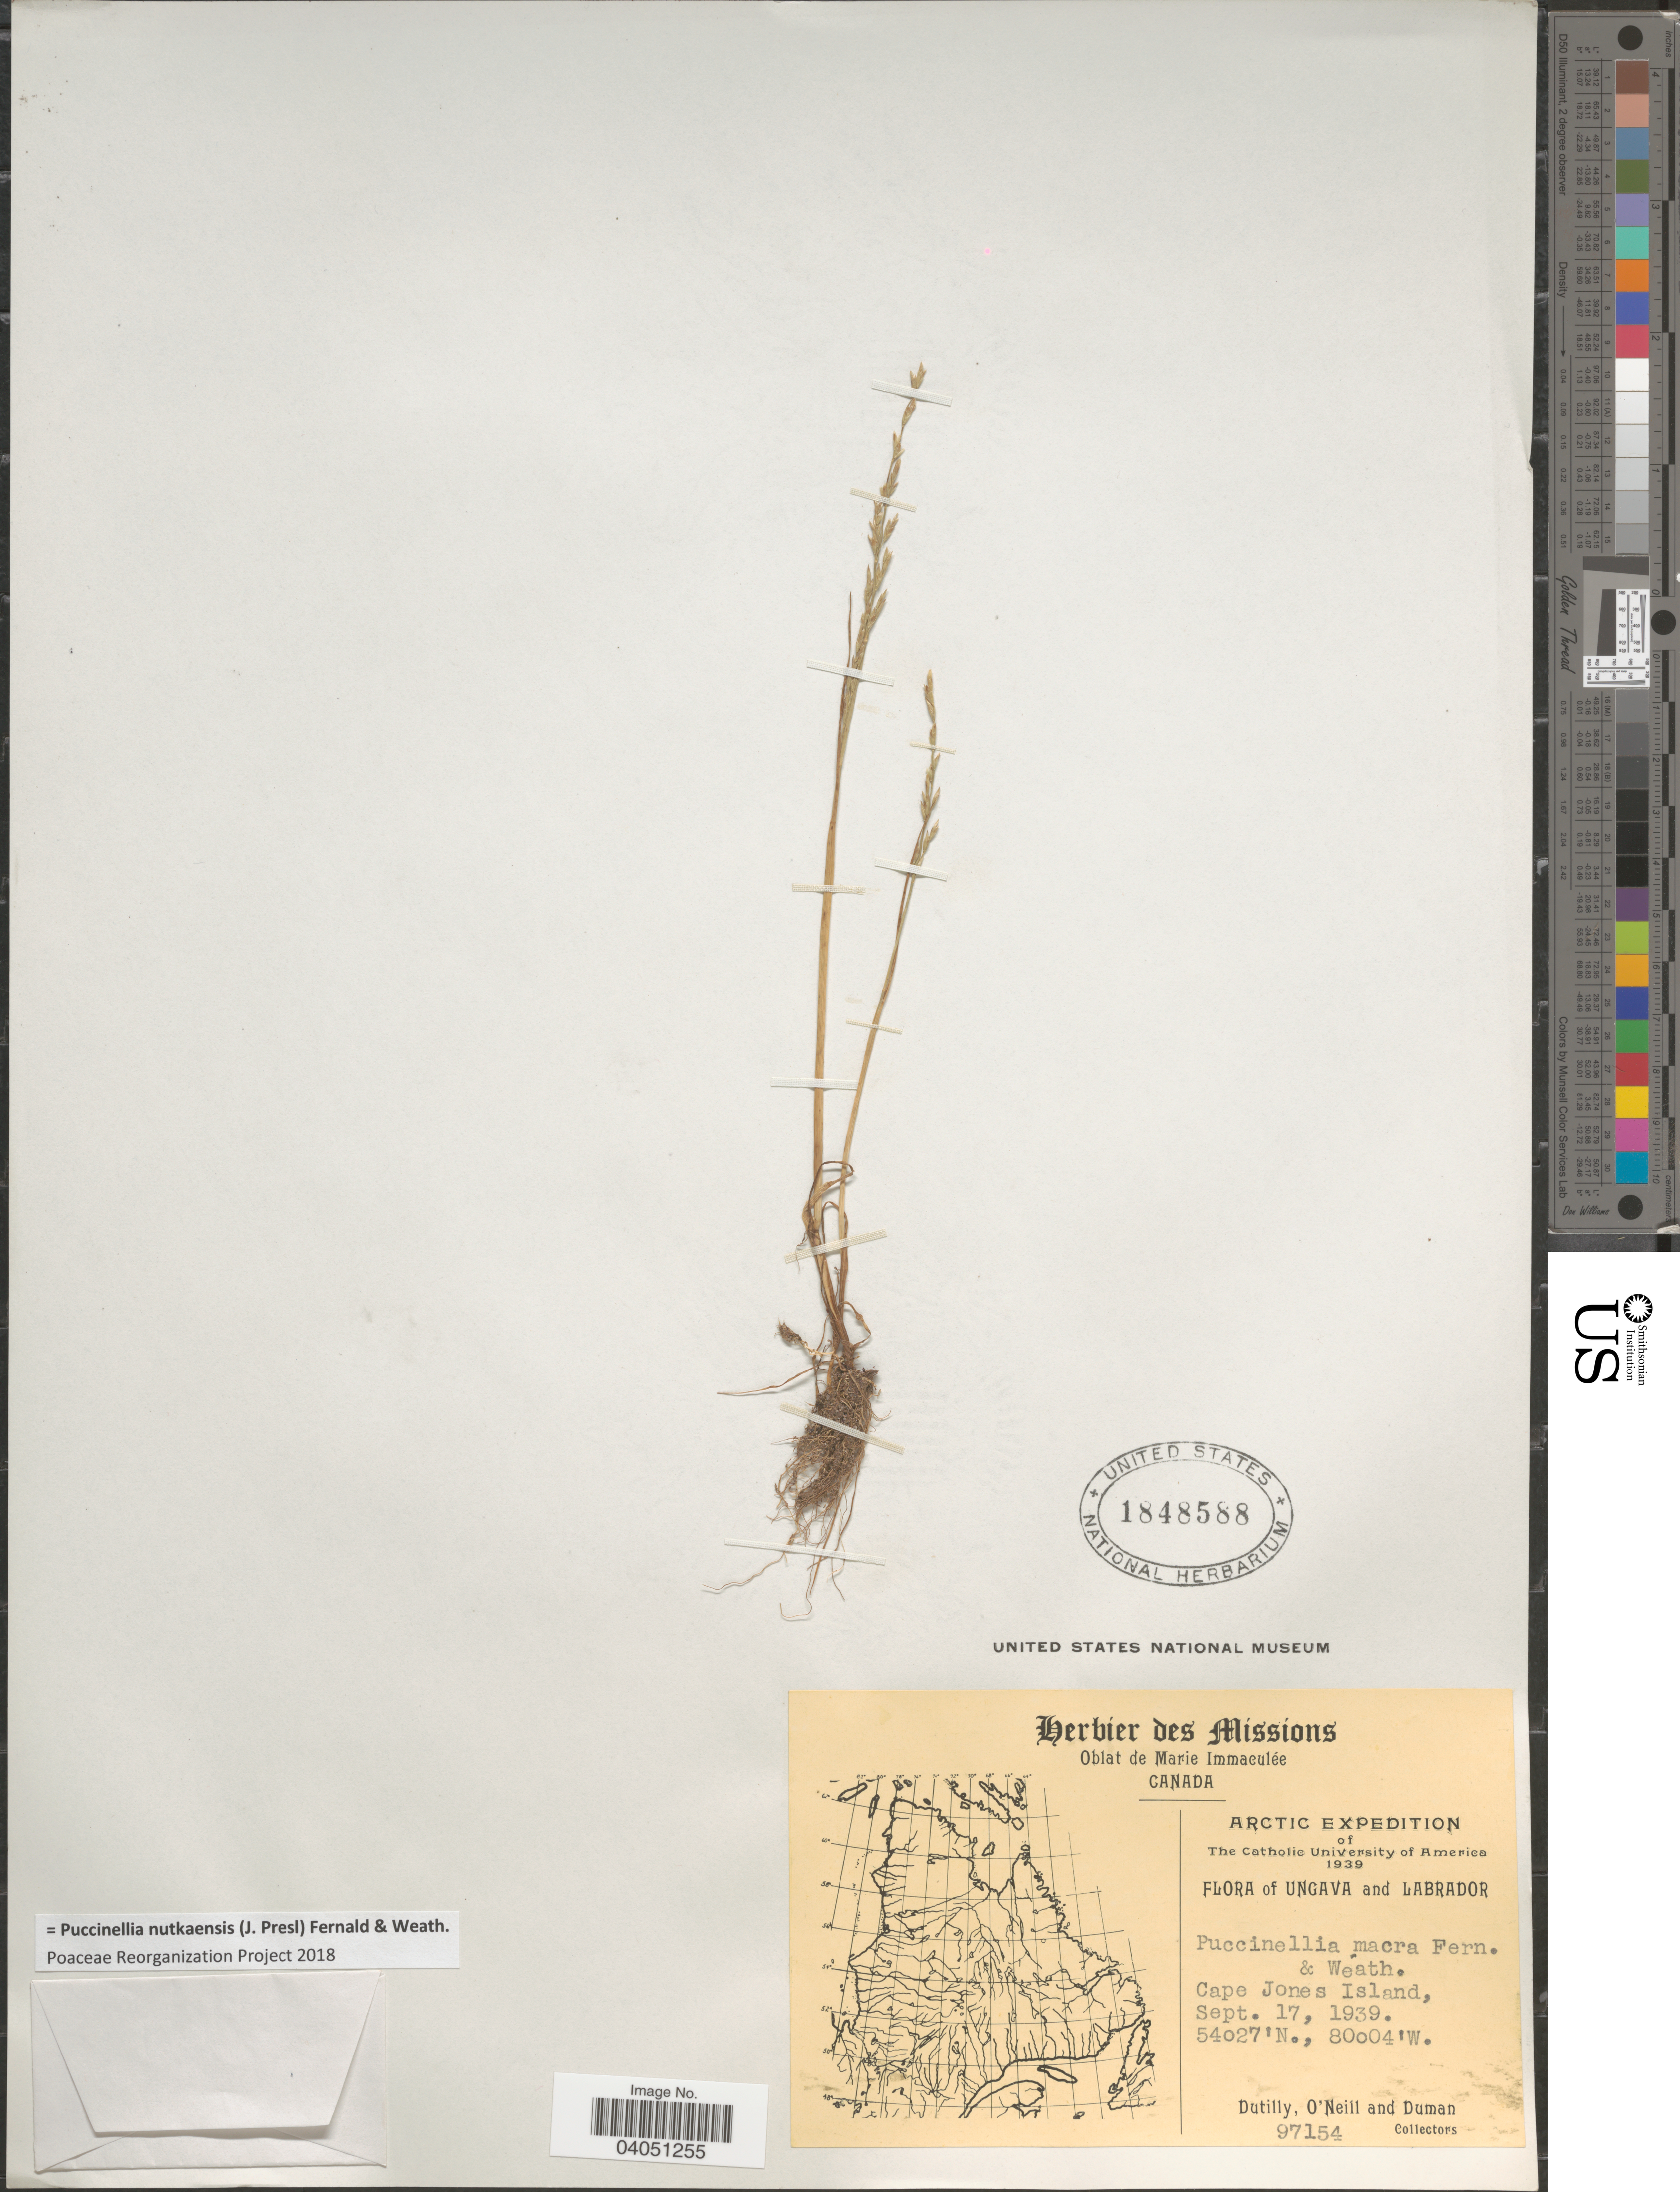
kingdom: Plantae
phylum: Tracheophyta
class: Liliopsida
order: Poales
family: Poaceae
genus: Puccinellia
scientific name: Puccinellia nutkaensis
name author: (J. Presl) Fernald & Weath.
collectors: -. Dutilly, O' Neill & -. Duman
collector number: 97154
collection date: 1939-09-17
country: Canada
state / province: Newfoundland and Labrador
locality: Ungava and Labrador. Cape Kones Island.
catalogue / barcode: US 1848588